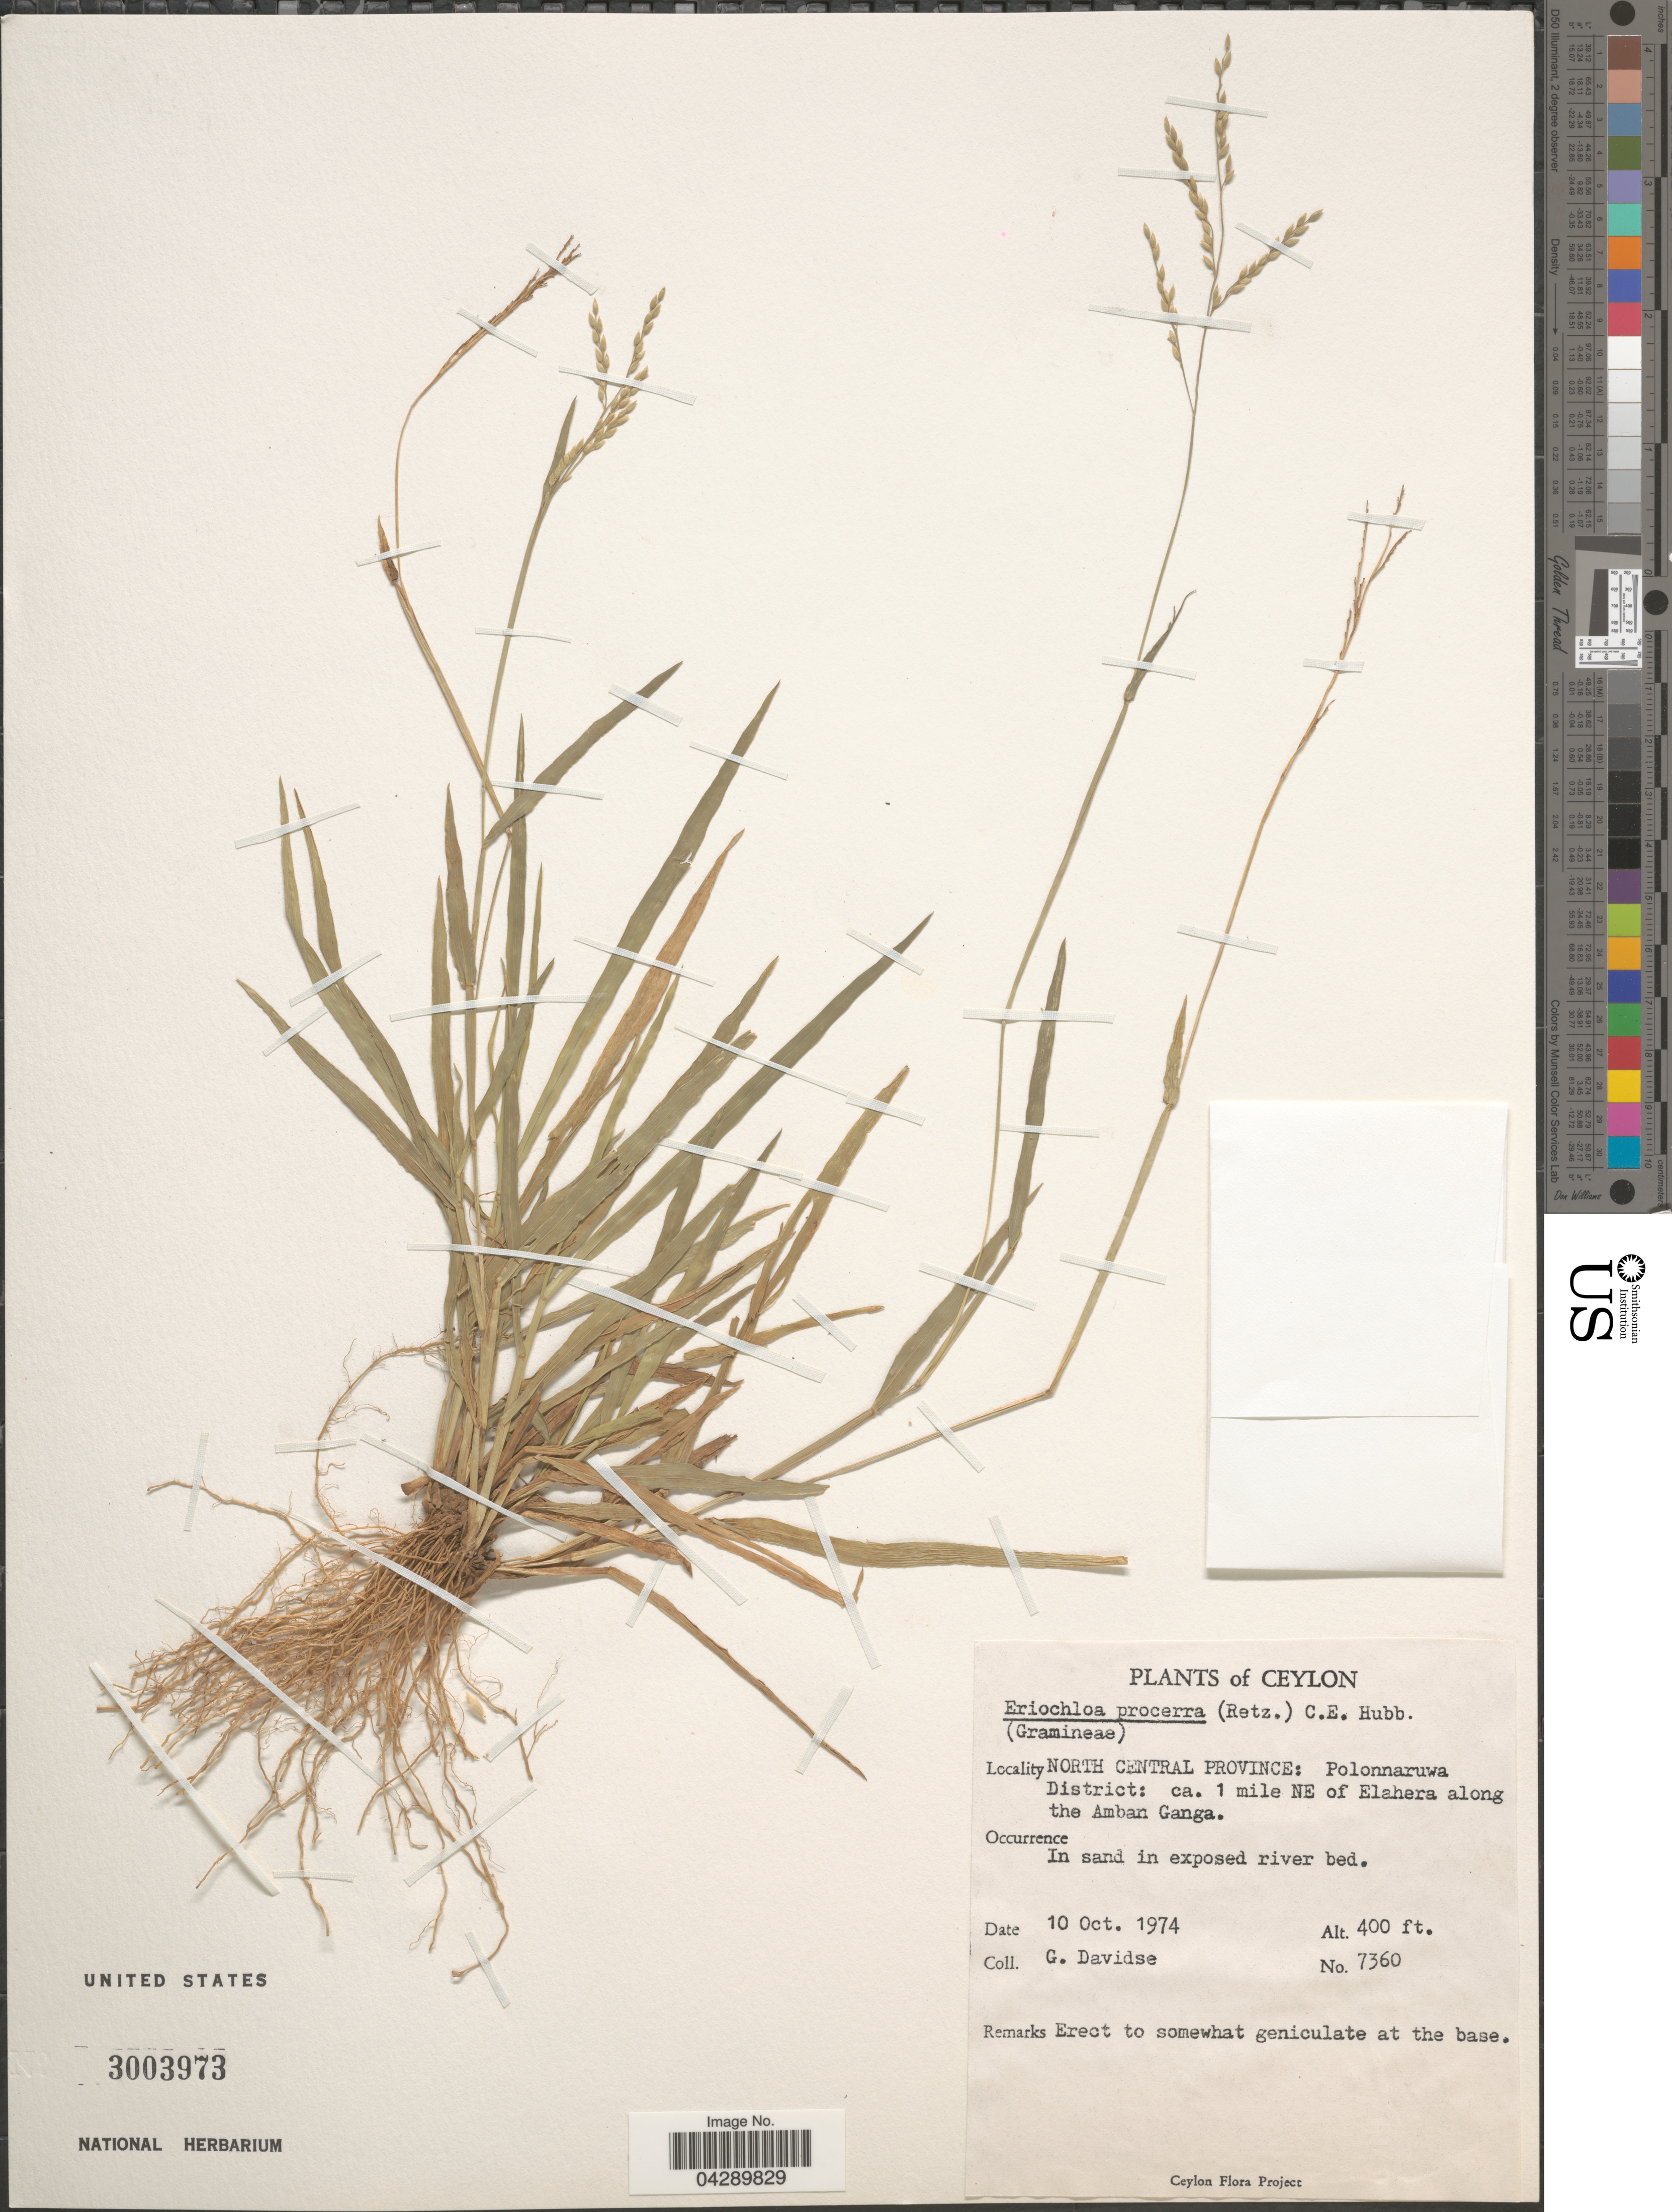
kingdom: Plantae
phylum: Tracheophyta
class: Liliopsida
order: Poales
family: Poaceae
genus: Eriochloa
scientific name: Eriochloa procera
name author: (Retz.) C.E. Hubb.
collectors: G. Davidse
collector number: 7360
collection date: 1974-10-10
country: Sri Lanka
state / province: North Central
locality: Ceylon. Polonnaruwa District: ca. 1 mile NE of Elahera along the Amban Ganga. In sand in exposed river bed.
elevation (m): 122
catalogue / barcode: US 3003973